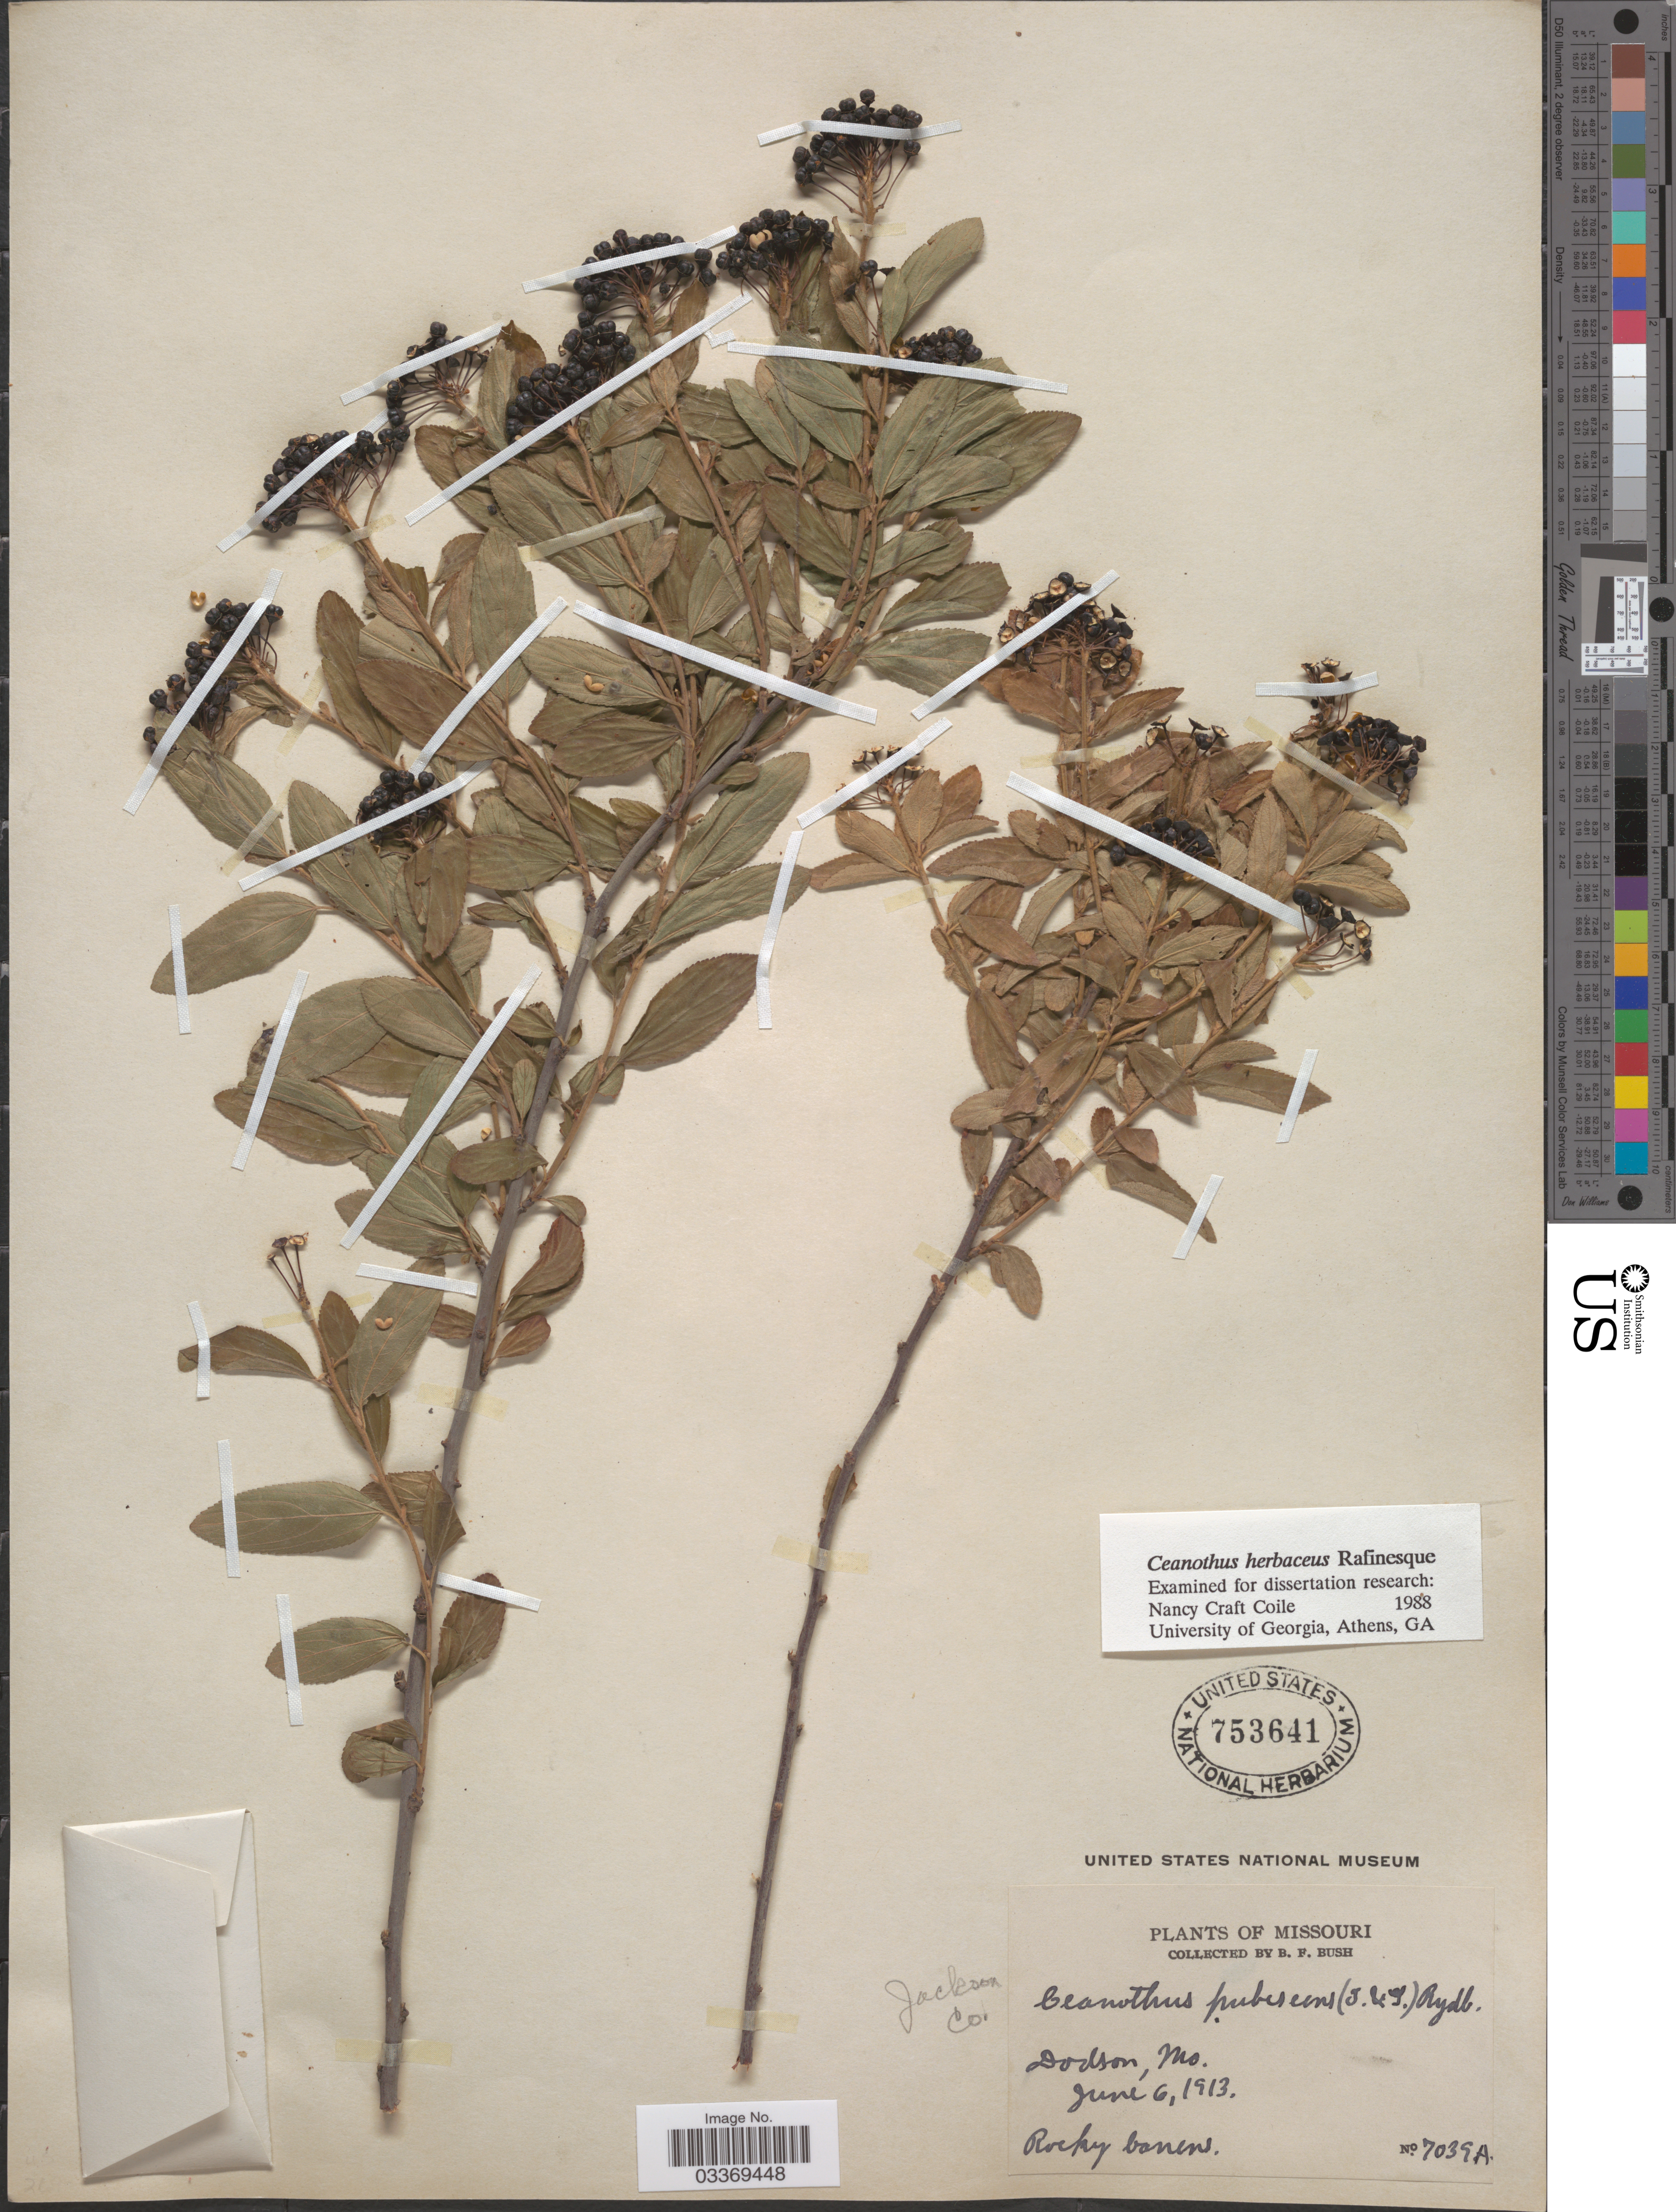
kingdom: Plantae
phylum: Tracheophyta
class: Magnoliopsida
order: Rosales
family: Rhamnaceae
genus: Ceanothus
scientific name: Ceanothus ovatus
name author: Desf.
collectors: B. F. Bush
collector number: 7039A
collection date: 1913-06-06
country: United States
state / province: Missouri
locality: Dodson. Jackson Co.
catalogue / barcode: US 753641